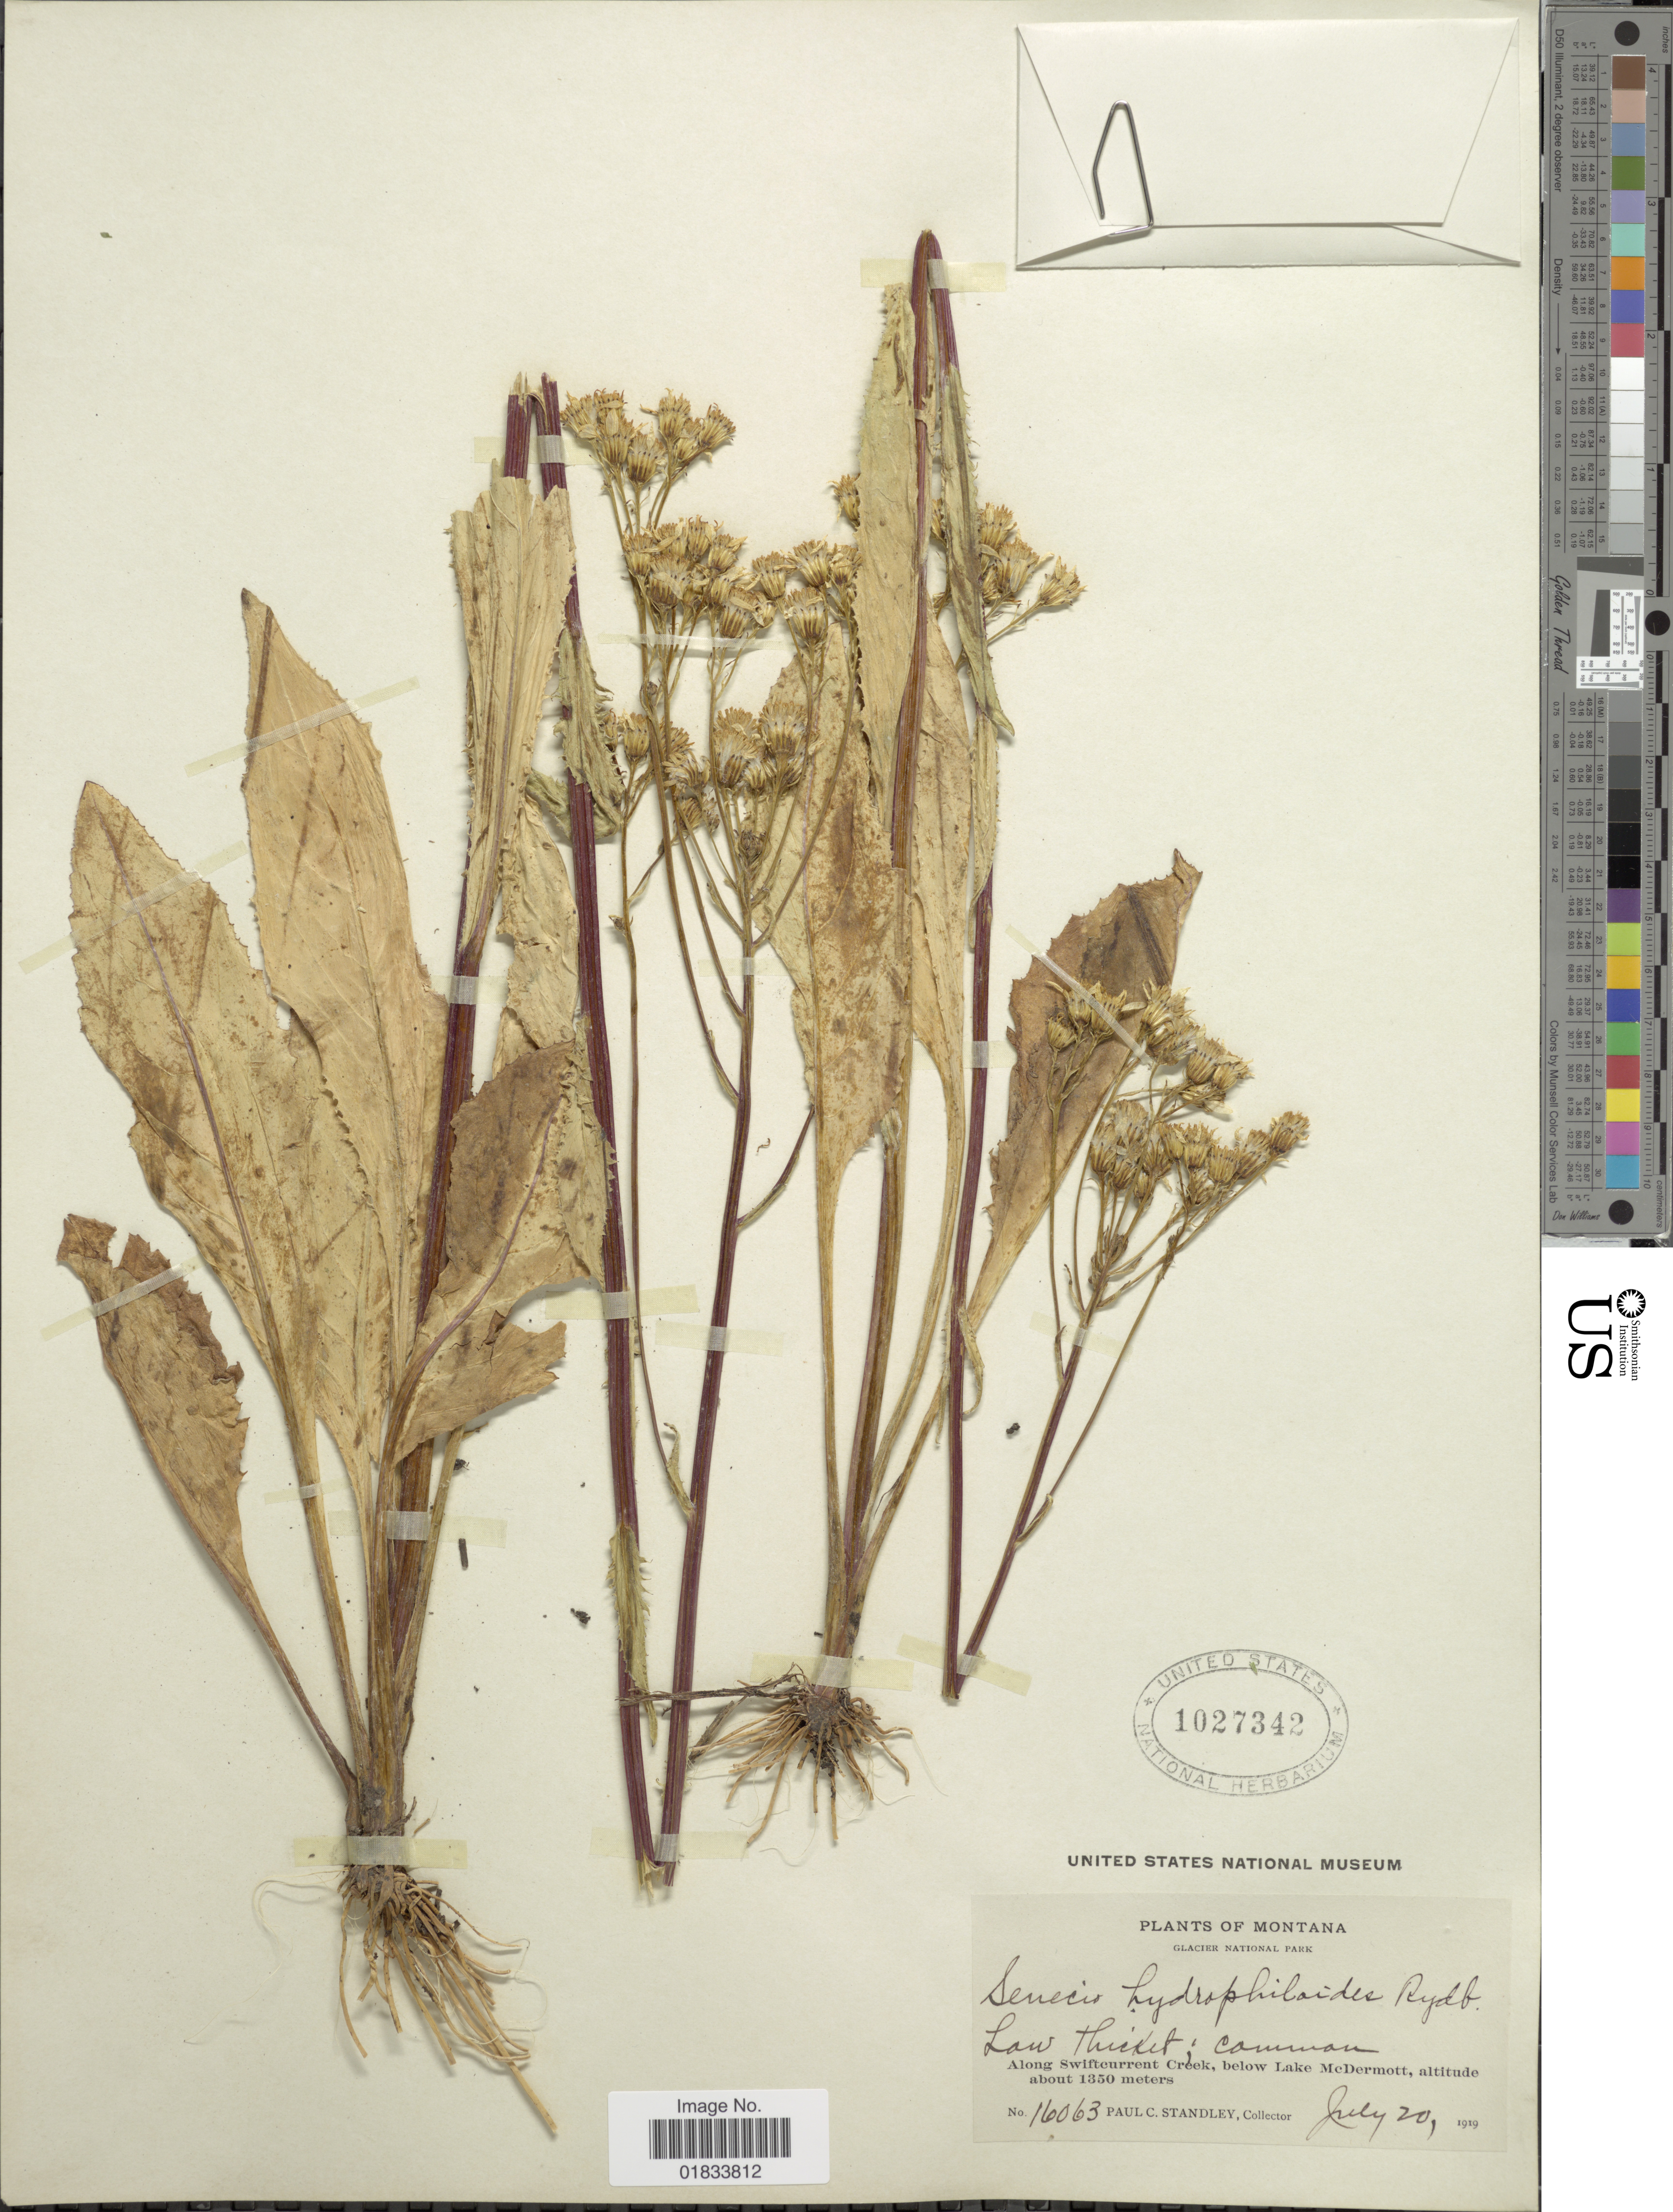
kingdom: Plantae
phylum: Tracheophyta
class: Magnoliopsida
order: Asterales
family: Asteraceae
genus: Senecio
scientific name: Senecio hydrophiloides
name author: Rydb.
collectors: P. C. Standley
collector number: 16063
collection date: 1919-07-20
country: United States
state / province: Montana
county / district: Glacier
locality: Glacier National Park, along Swiftcurrent Creek, below Lake McDermott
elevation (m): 1350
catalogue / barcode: US 1027342